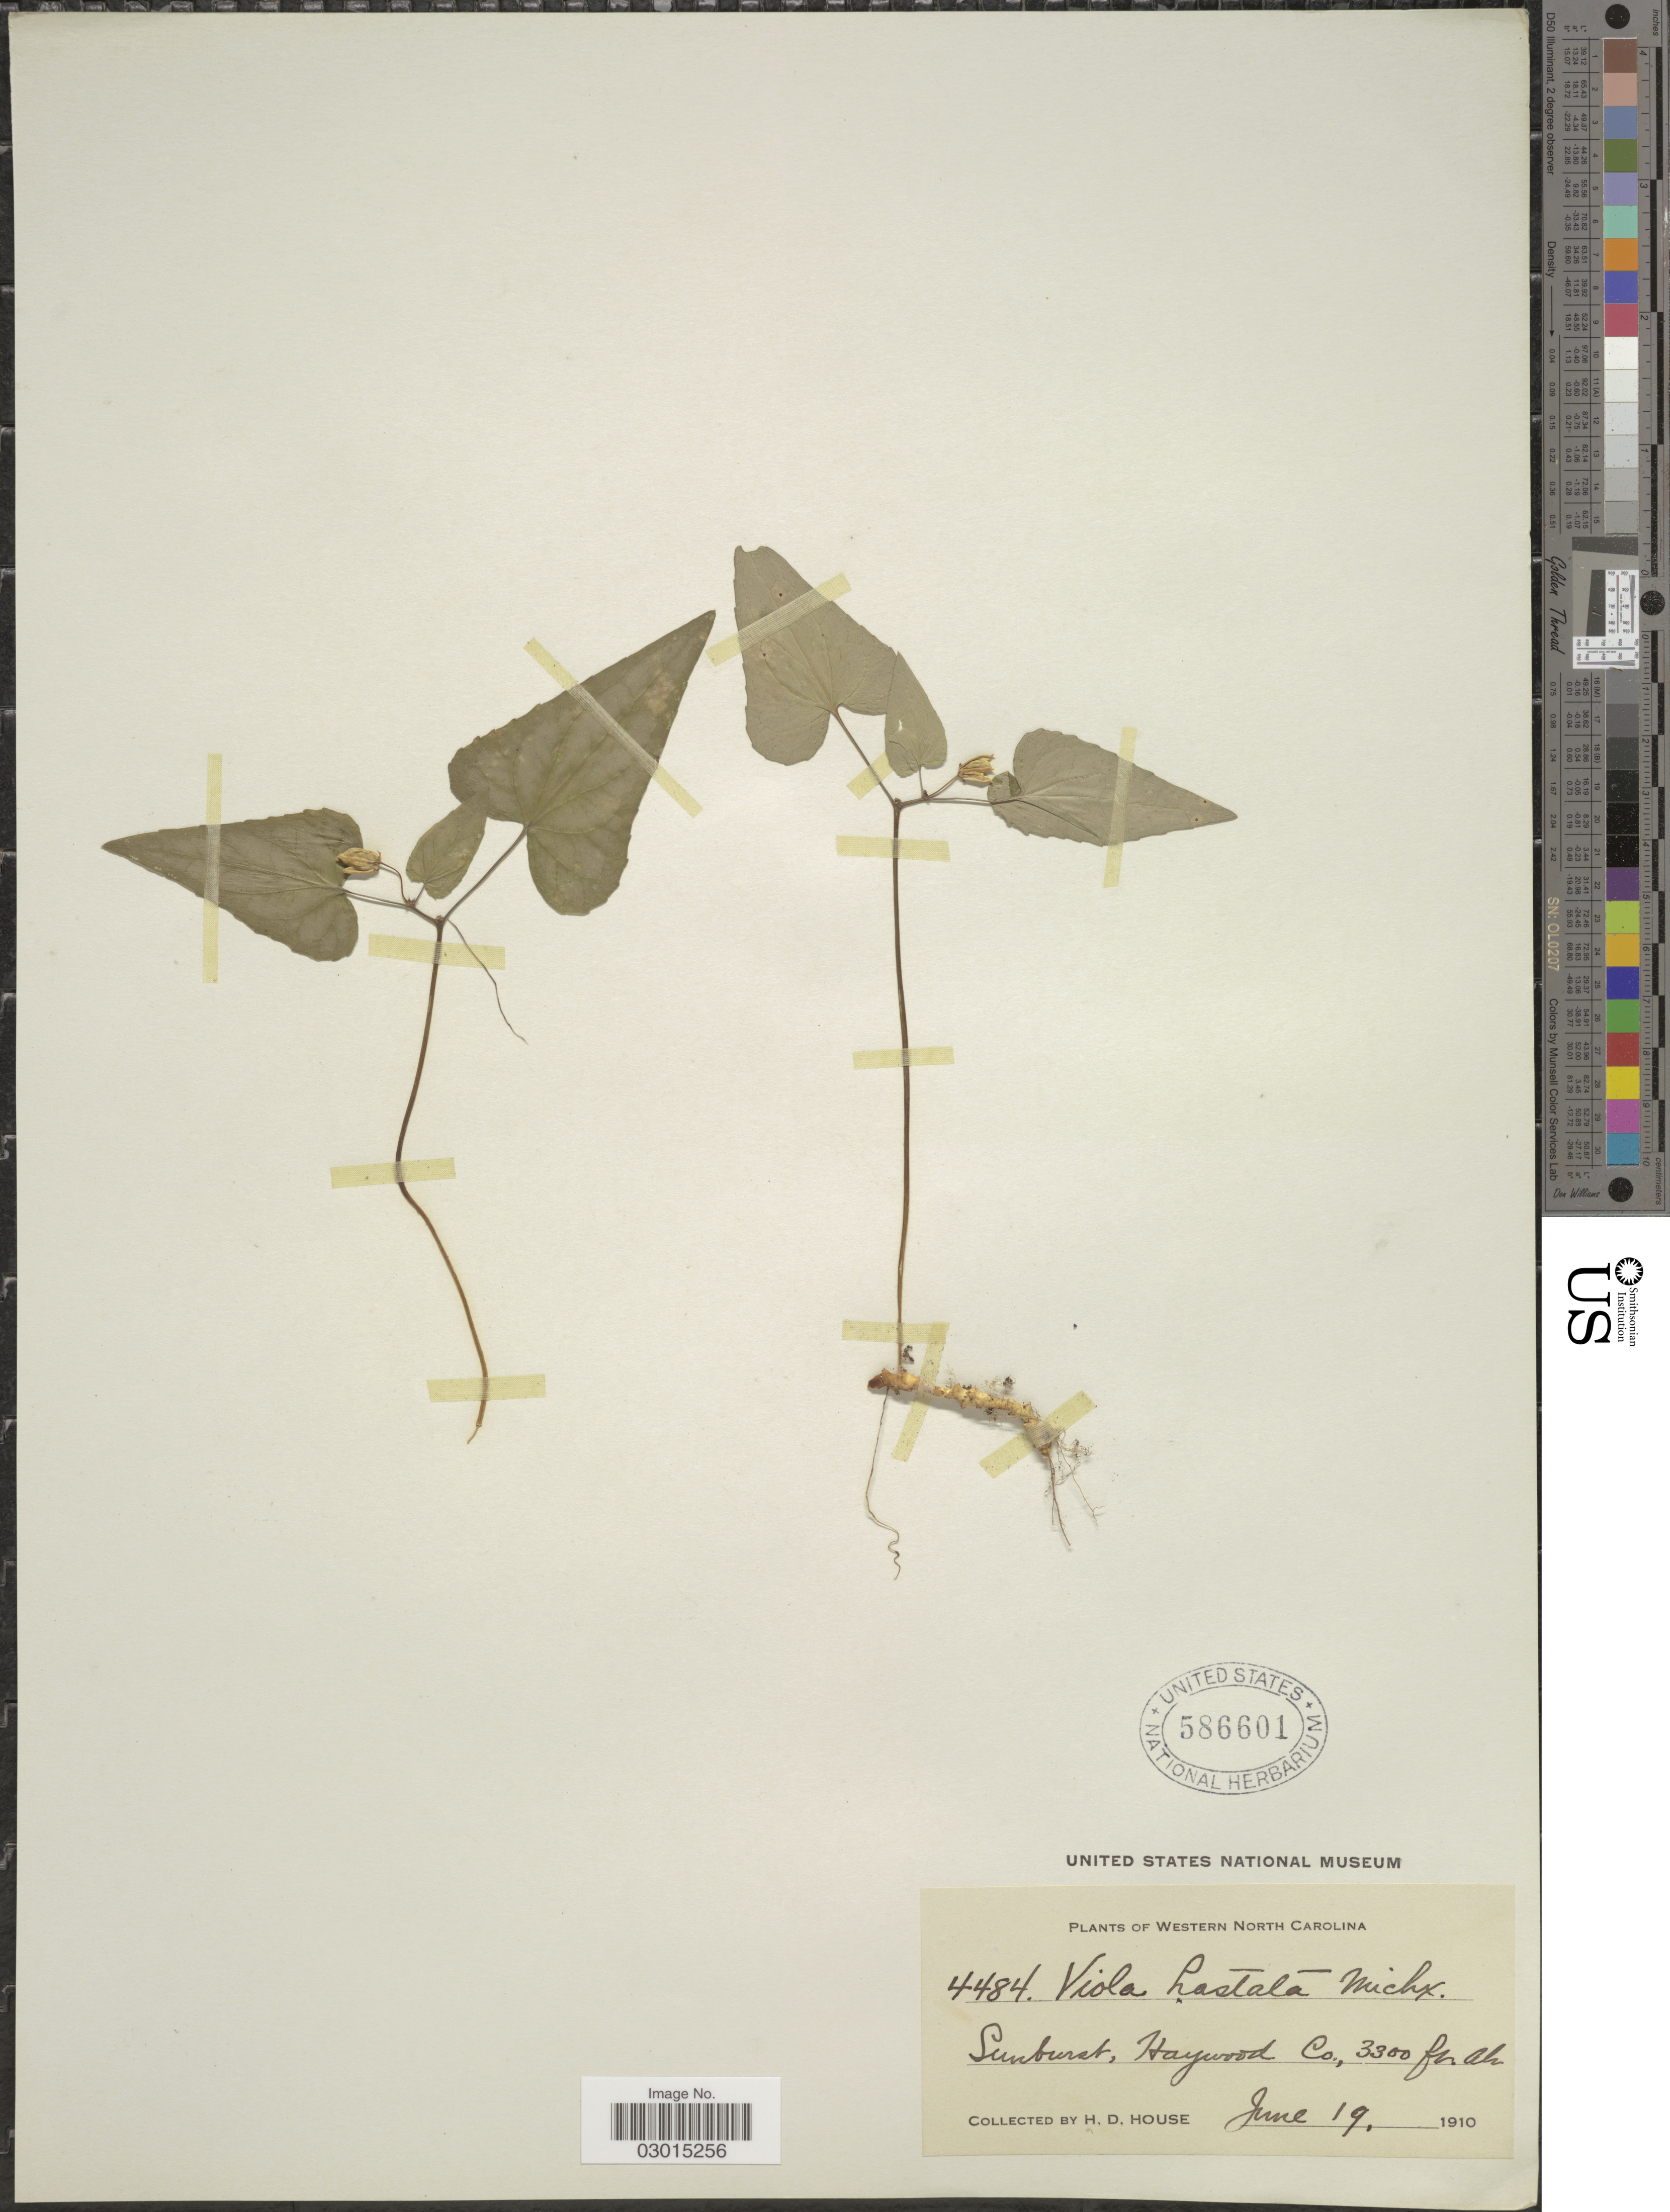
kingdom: Plantae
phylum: Tracheophyta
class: Magnoliopsida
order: Malpighiales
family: Violaceae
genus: Viola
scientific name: Viola hastata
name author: Michx.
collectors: H. D. House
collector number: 4484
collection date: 1910-06-19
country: United States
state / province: North Carolina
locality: Sunburst, Haywood Co.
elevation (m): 1006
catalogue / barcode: US 586601